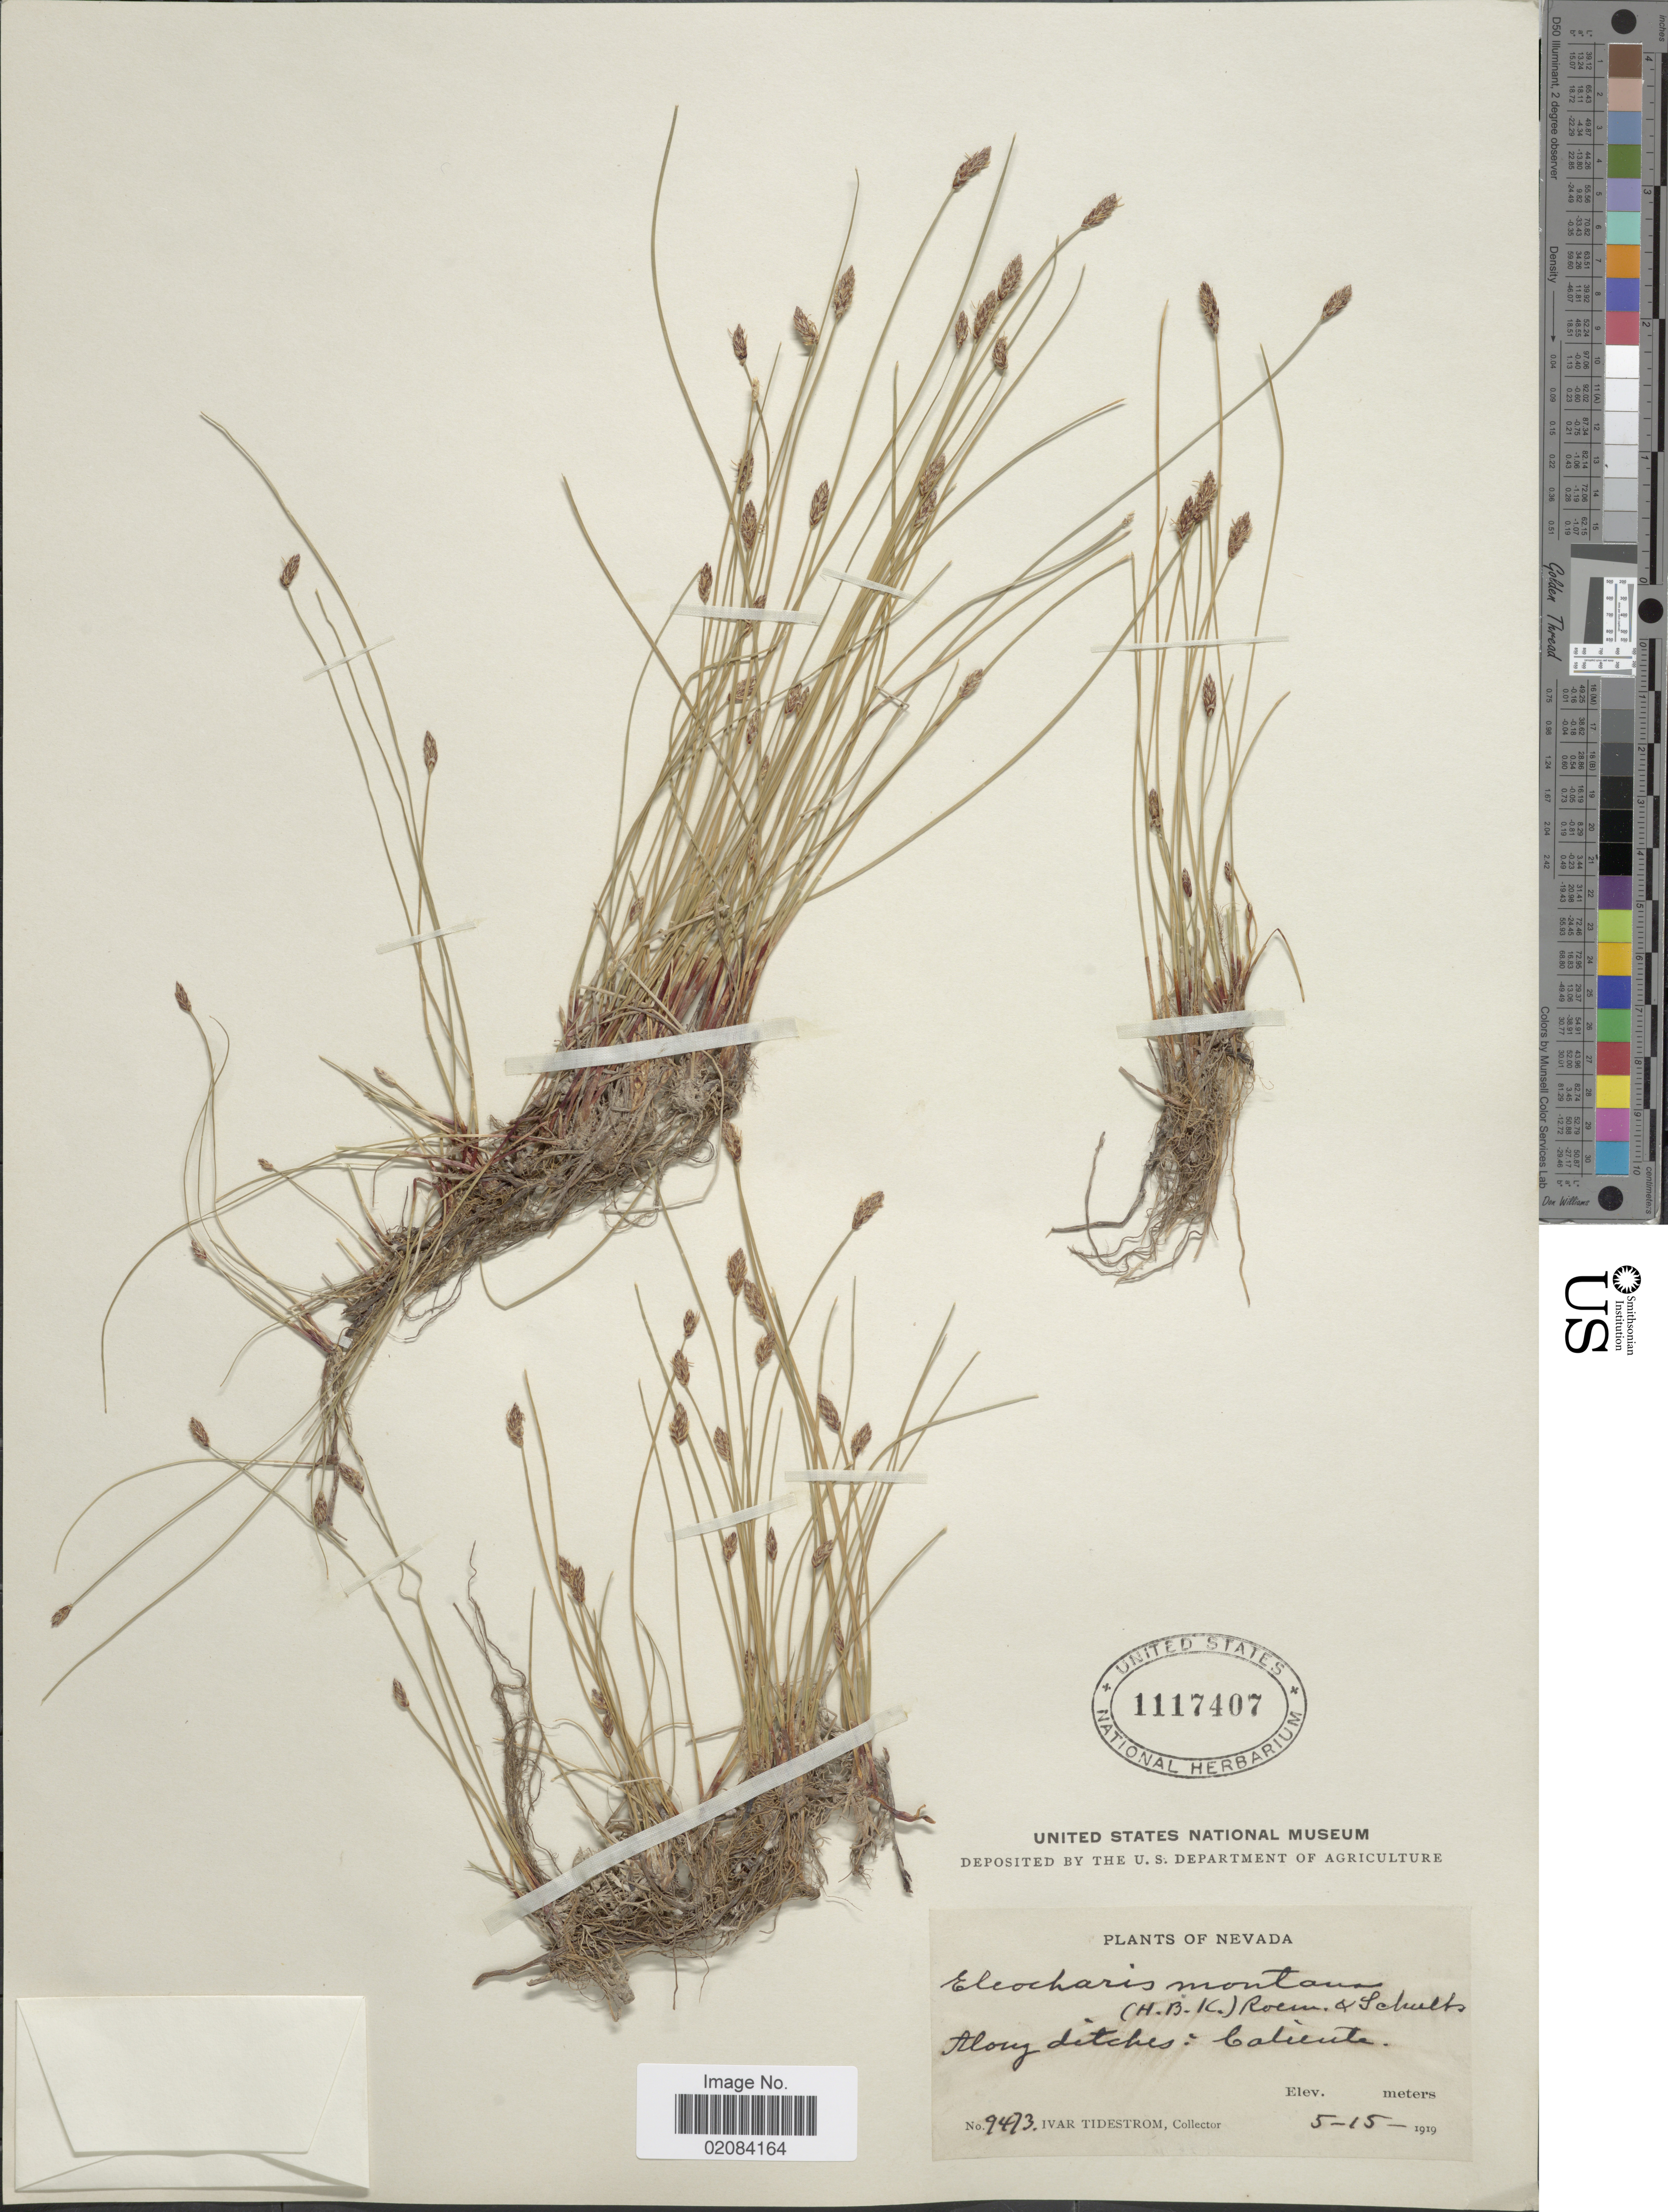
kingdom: Plantae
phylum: Tracheophyta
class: Liliopsida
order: Poales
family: Cyperaceae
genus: Eleocharis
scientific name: Eleocharis sp.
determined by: Strong, Mark T., (BOT), Smithsonian Institution - National Museum of Natural History (UNITED STATES)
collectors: I. F. Tidestrom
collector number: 9473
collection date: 1919-05-15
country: United States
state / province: Nevada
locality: Nevada, Along ditches: Calienta.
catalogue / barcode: US 1117407